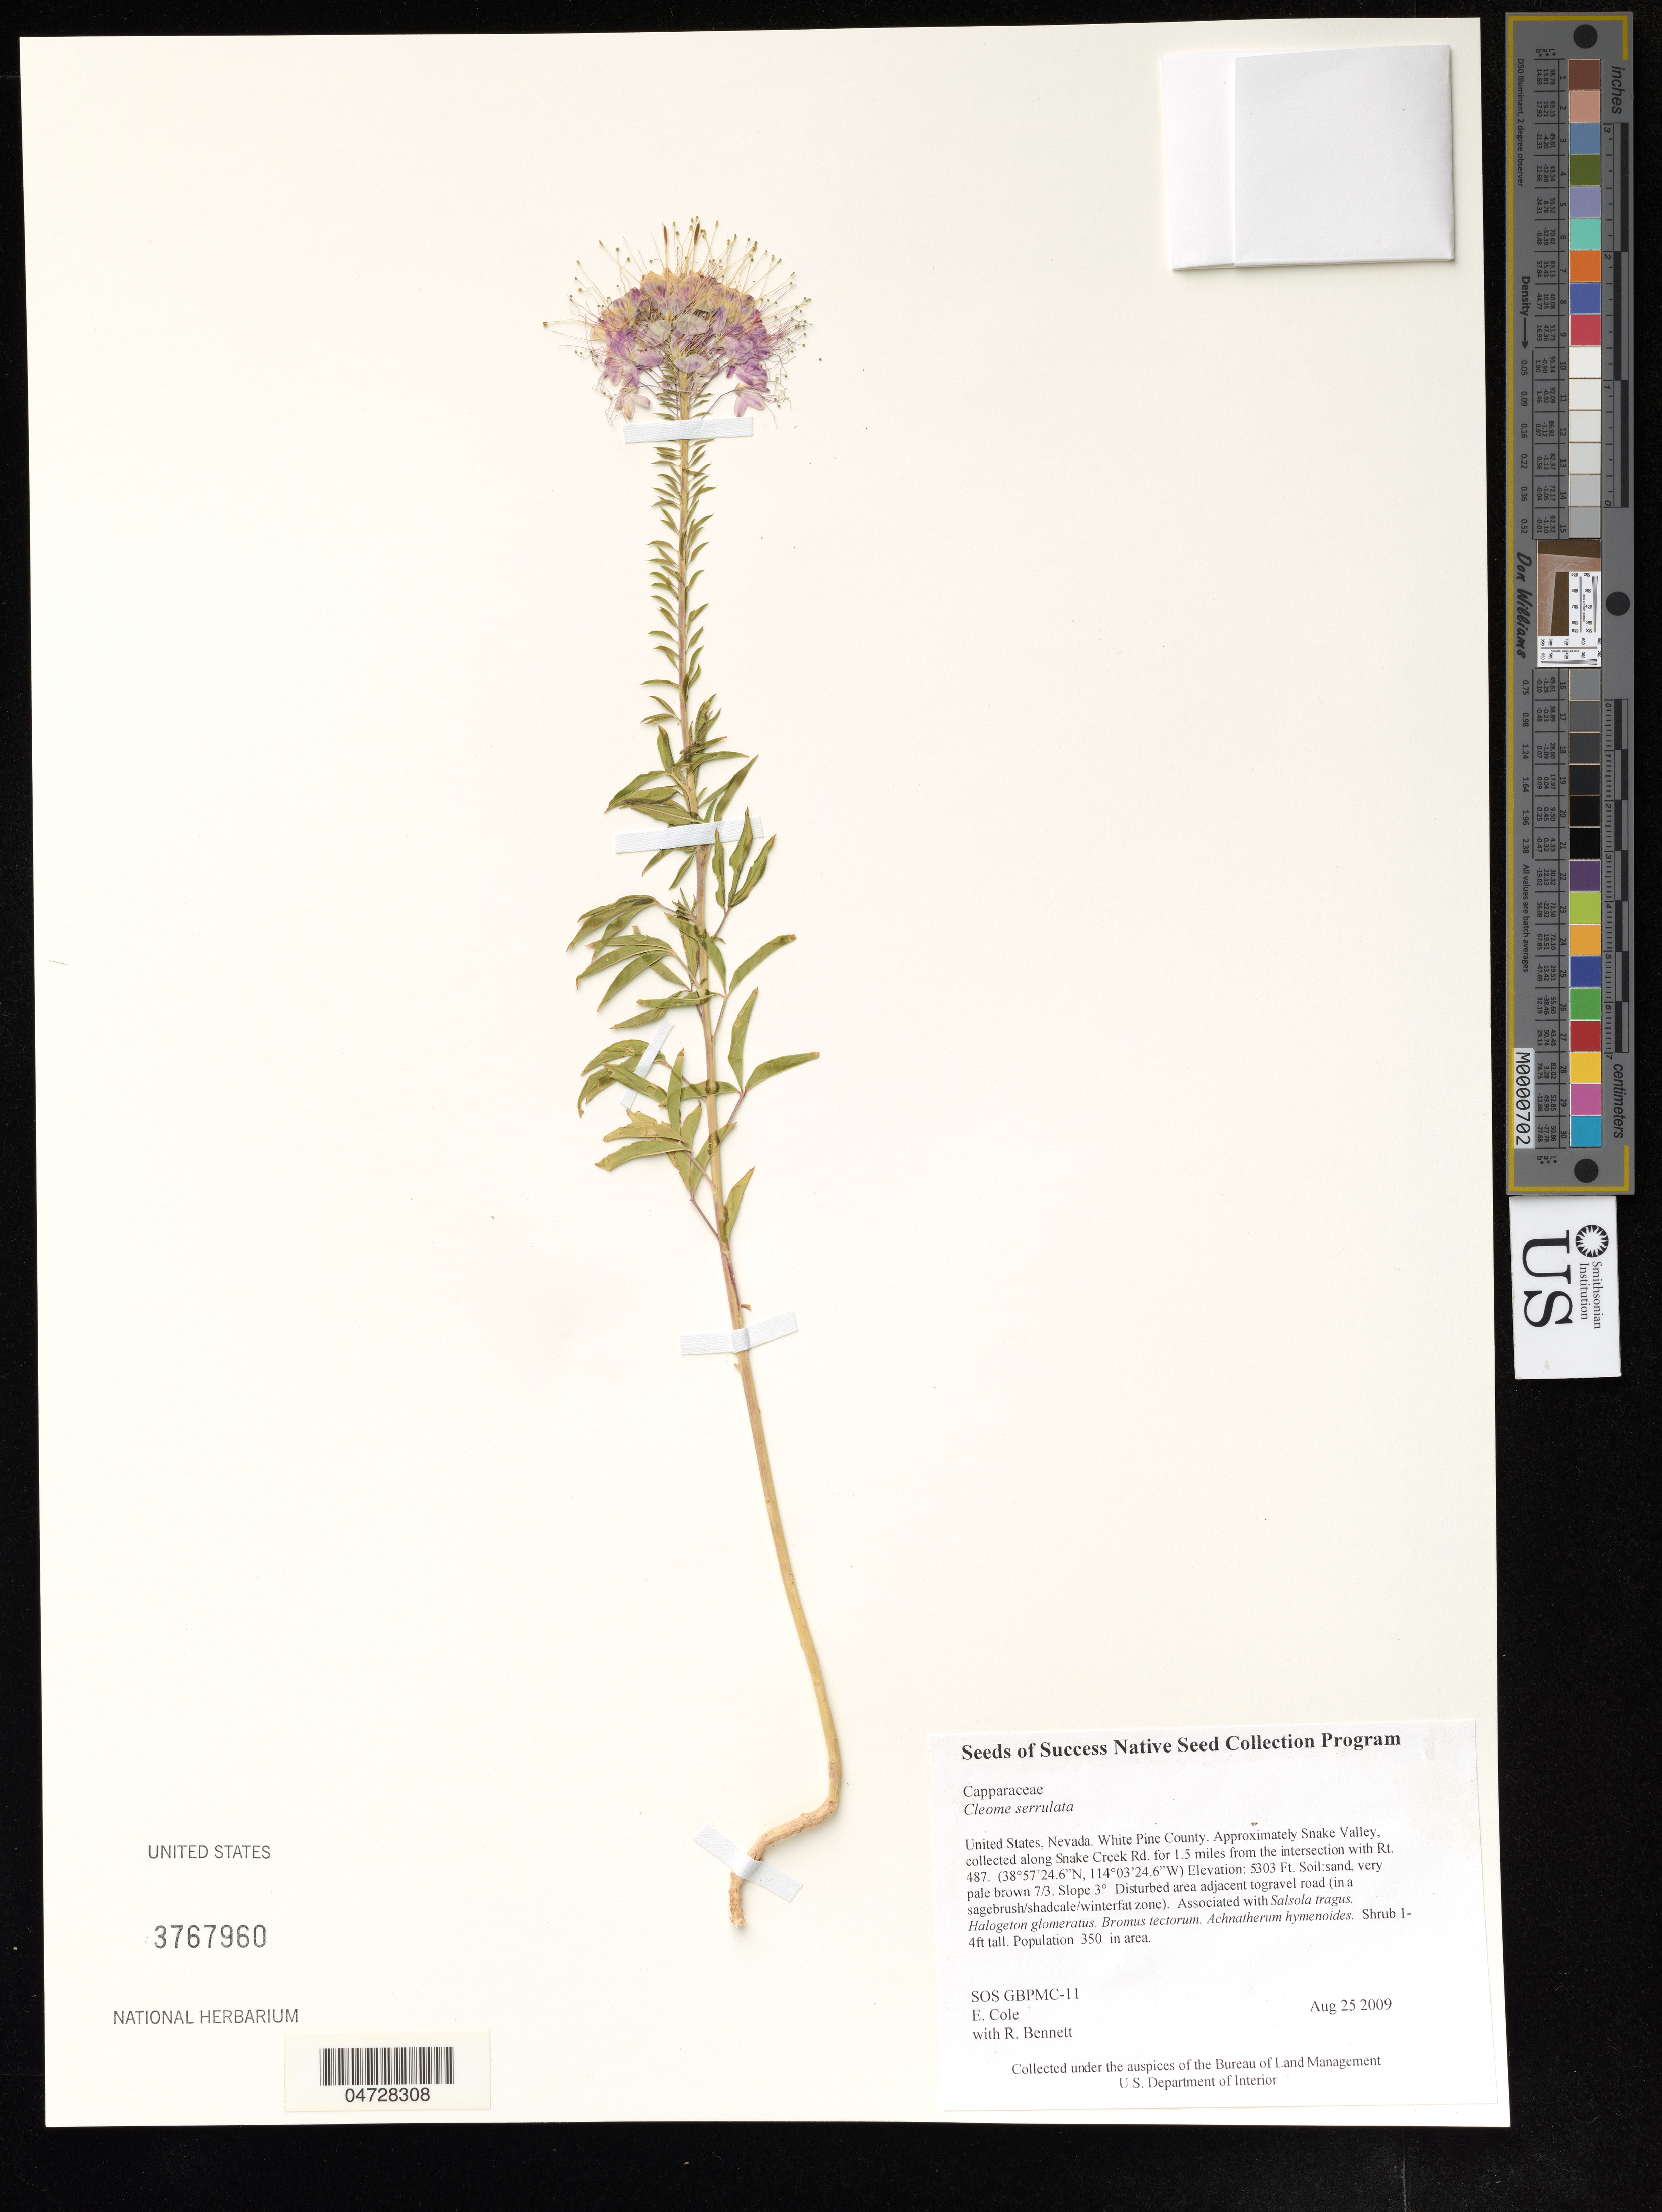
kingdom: Plantae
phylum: Tracheophyta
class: Magnoliopsida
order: Brassicales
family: Cleomaceae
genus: Cleome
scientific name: Cleome serrulata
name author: Pursh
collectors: E. Cole & R. Bennett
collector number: SOS GBPMC-11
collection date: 2009-08-25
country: United States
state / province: Nevada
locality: White Pine County. Approximately Snake Valley, collected along Snake Creek Rd. for 1.5 miles from the intersection with Rt. 487.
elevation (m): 1616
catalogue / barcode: US 3767960